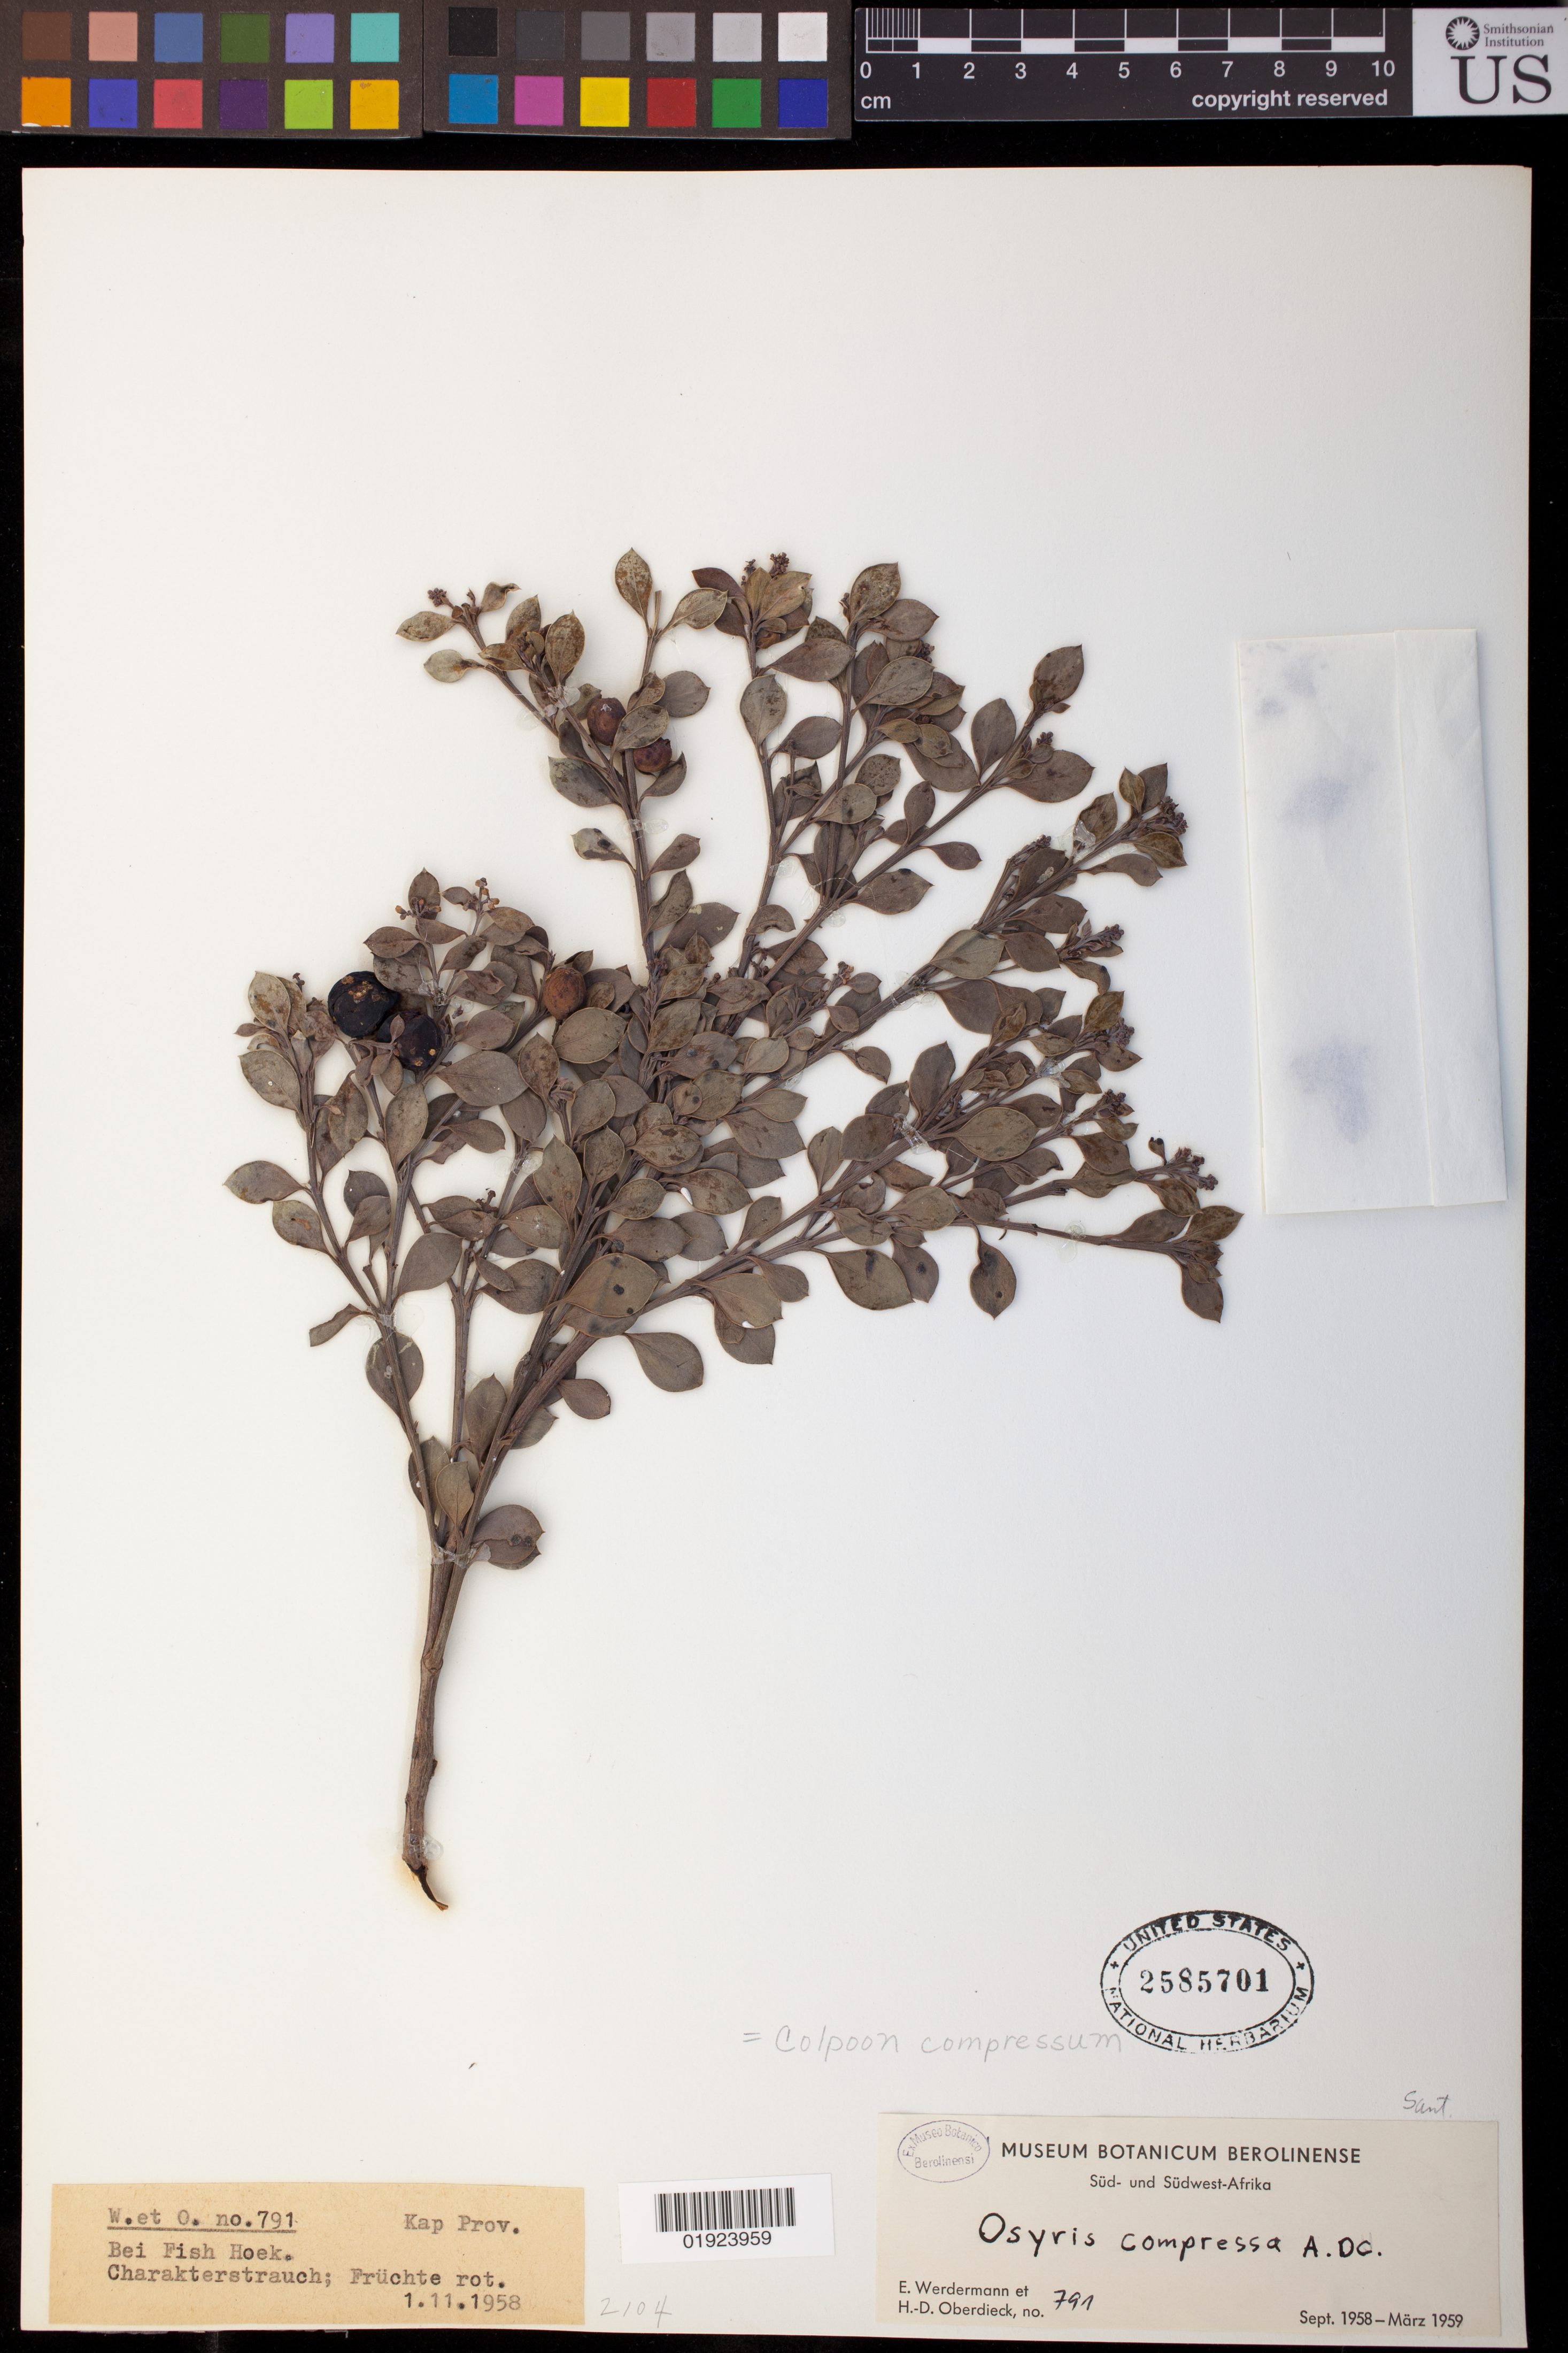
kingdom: Plantae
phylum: Tracheophyta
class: Magnoliopsida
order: Santalales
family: Santalaceae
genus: Colpoon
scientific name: Colpoon compressum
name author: P.J. Bergius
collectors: E. Werdermann & H. Oberdieck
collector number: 791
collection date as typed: Sep 1958- Mar 1959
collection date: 1958-01-11 or 1958-11-01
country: South Africa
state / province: Western Cape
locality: South and Southwest Africa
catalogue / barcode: US 2585701